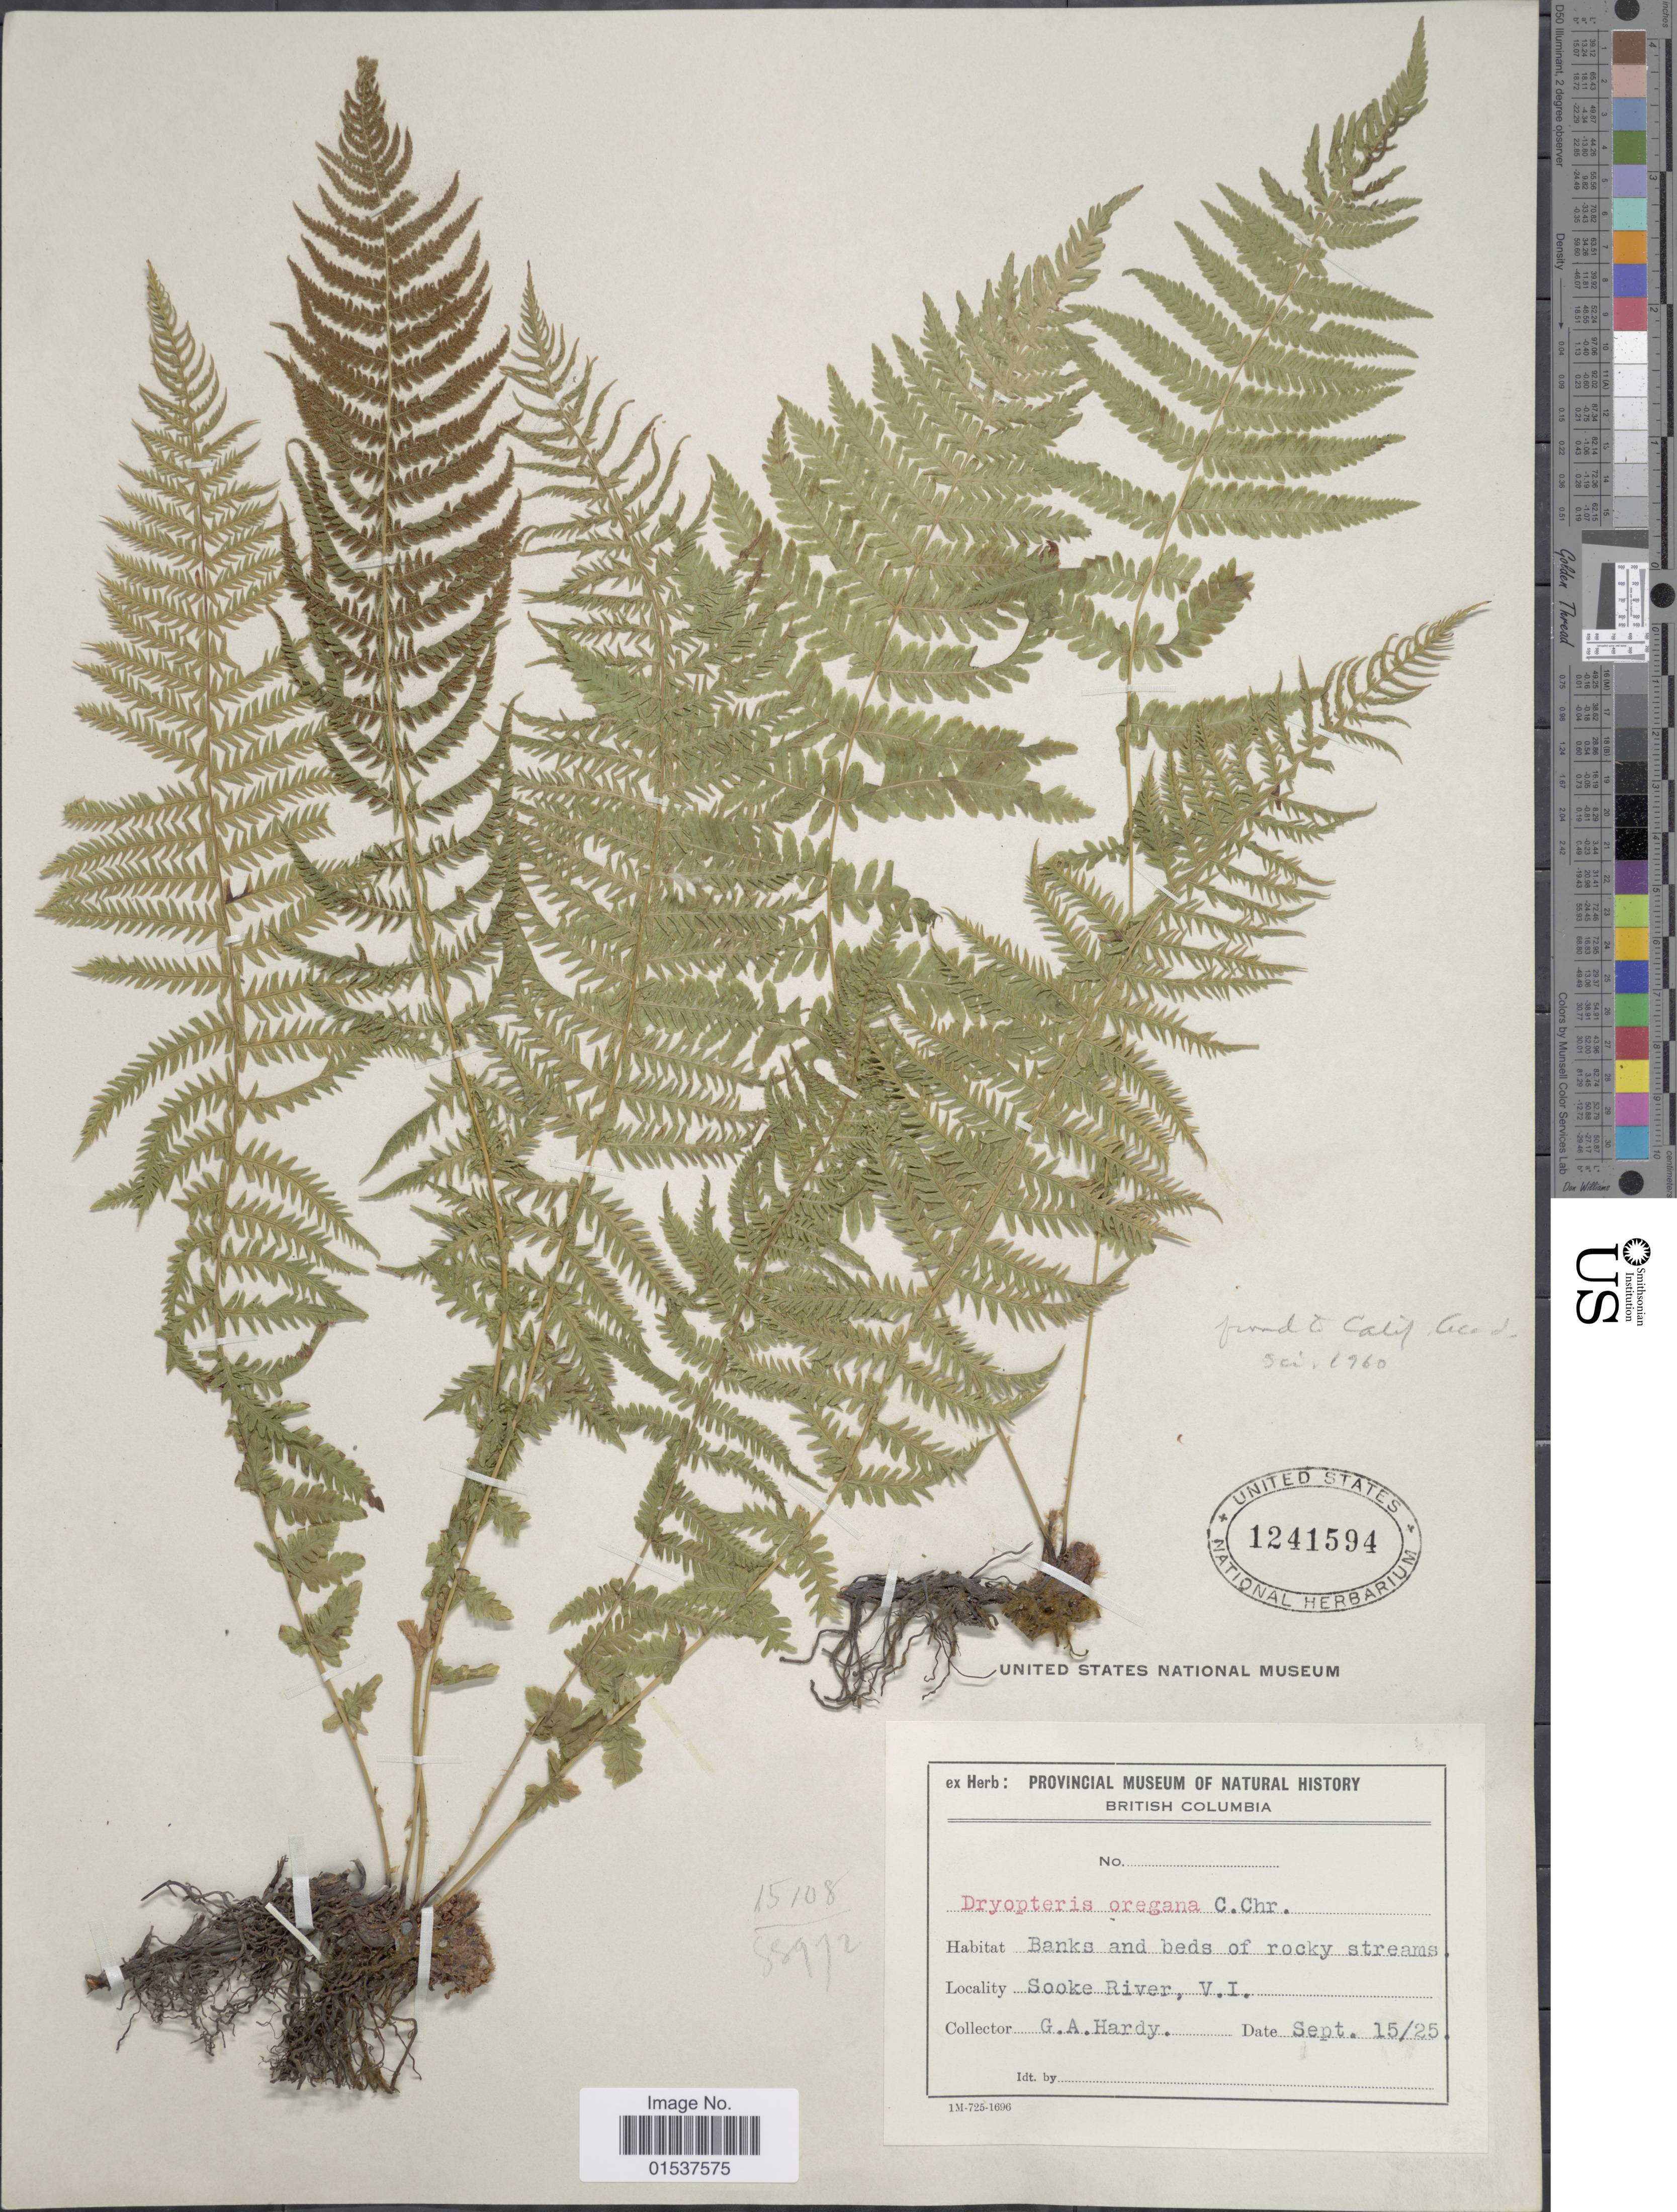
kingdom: Plantae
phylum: Tracheophyta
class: Polypodiopsida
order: Polypodiales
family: Thelypteridaceae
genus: Parathelypteris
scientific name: Parathelypteris nevadensis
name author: (Baker) Holttum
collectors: G. Hardy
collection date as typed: Transcribed d/m/y: 15/9/25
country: Canada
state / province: British Columbia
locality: Sooke River, V. I.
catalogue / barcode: US 1241594